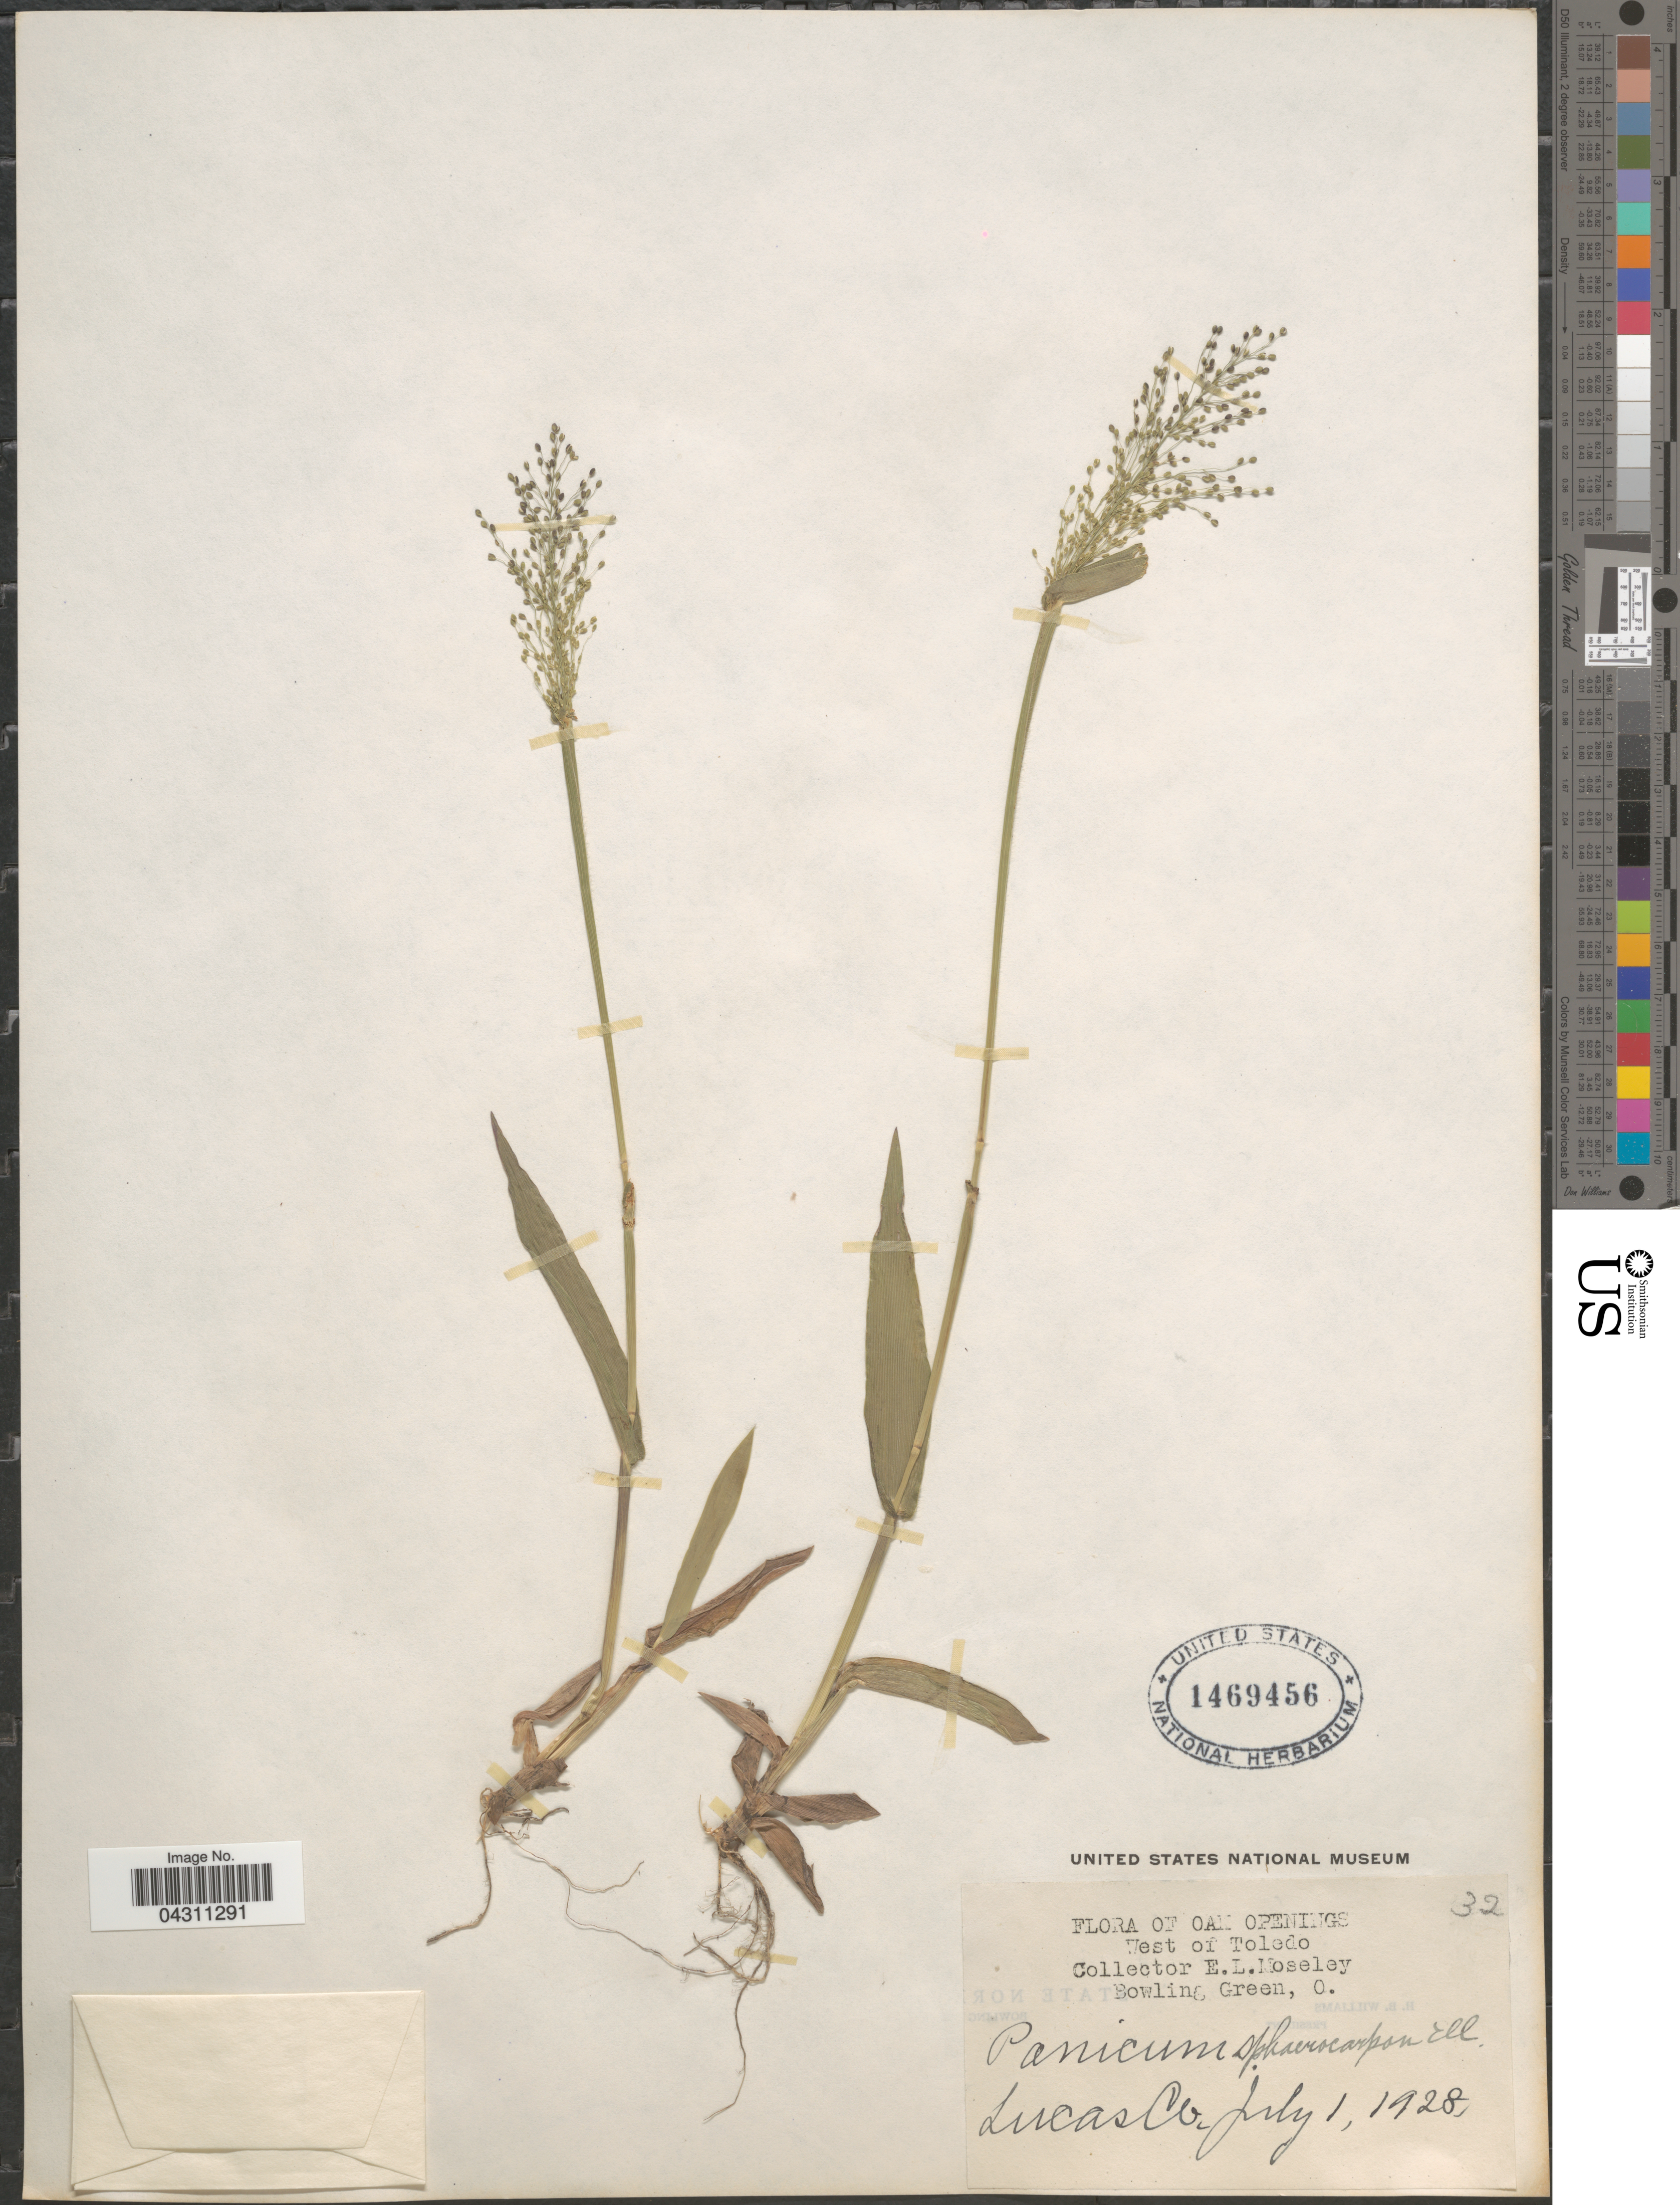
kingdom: Plantae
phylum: Tracheophyta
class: Liliopsida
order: Poales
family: Poaceae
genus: Dichanthelium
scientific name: Dichanthelium sphaerocarpon var. sphaerocarpon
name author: (Elliott) Gould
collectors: E. Moseley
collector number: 32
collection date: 1928-07-01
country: United States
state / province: Ohio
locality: Oak Opening. West of Toledo. Lucas Co.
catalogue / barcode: US 1469456